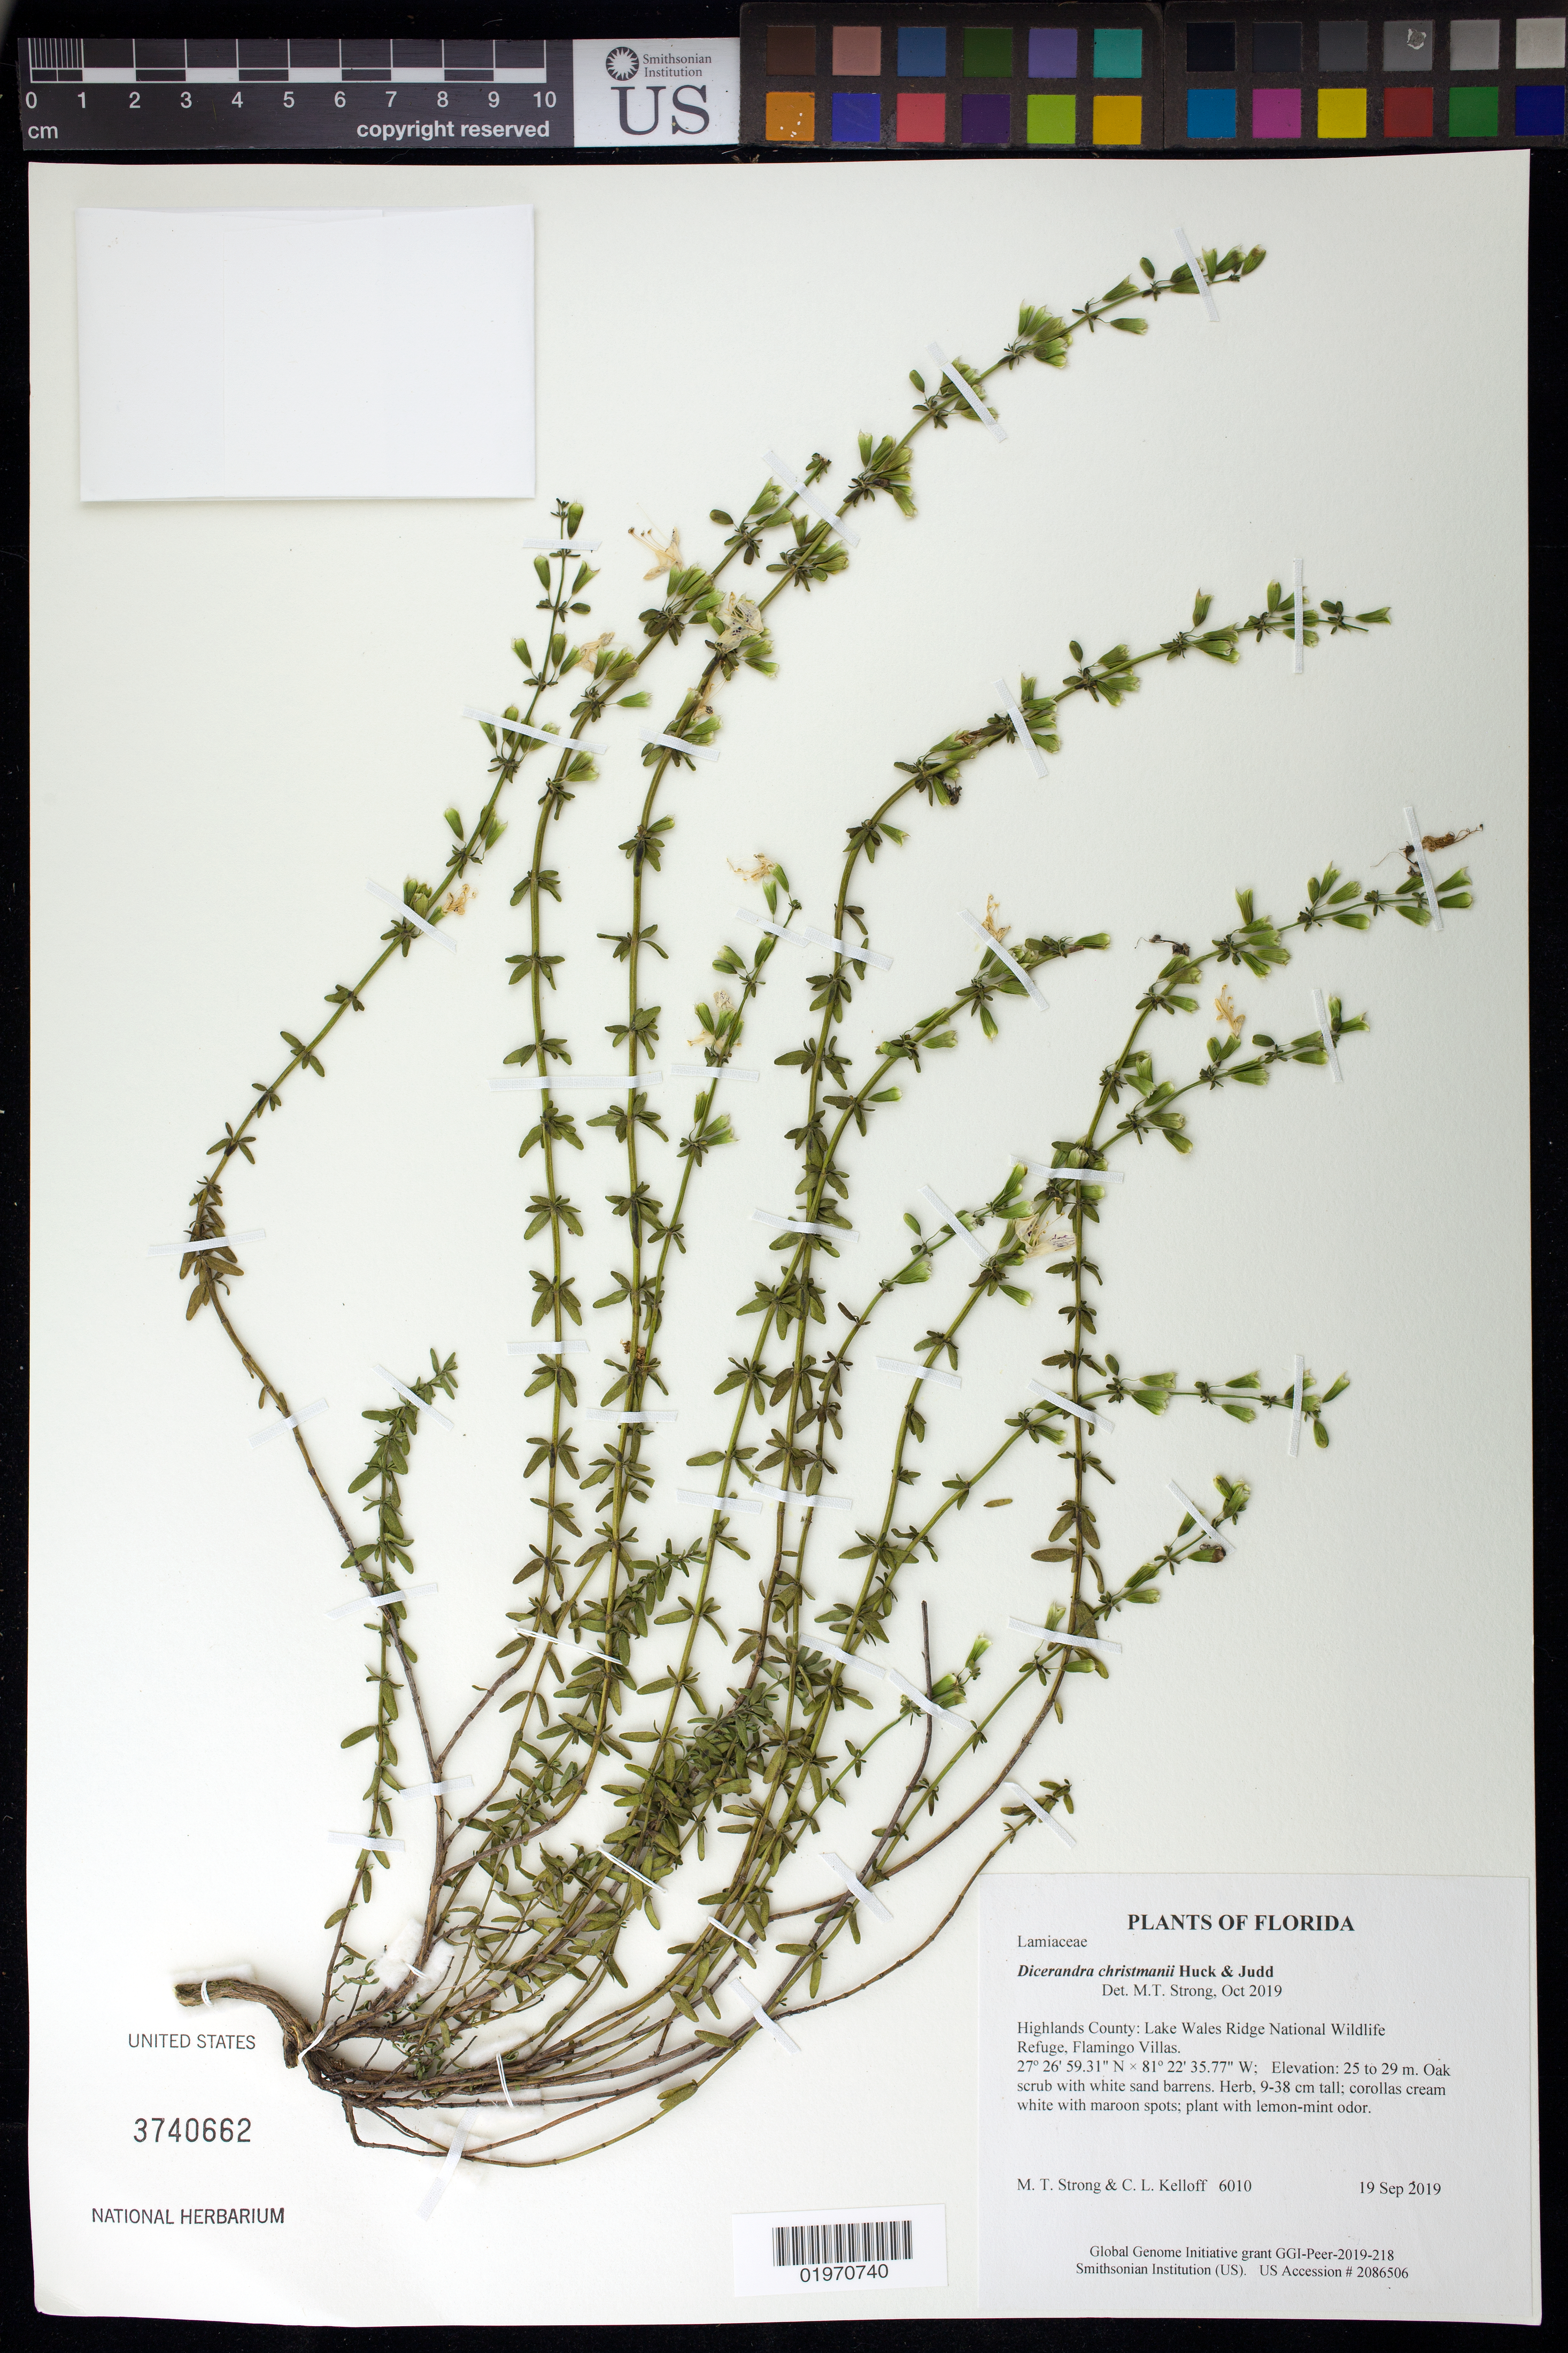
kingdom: Plantae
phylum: Tracheophyta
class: Magnoliopsida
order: Lamiales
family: Lamiaceae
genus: Dicerandra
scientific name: Dicerandra christmanii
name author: Huck & Judd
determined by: Strong, Mark T., (BOT), Smithsonian Institution - National Museum of Natural History (UNITED STATES)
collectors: M. T. Strong & C. L. Kelloff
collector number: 6010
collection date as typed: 19 Sep 2019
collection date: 2019-09-19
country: United States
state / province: Florida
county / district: Highlands County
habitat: Oak scrub with white sand barrens.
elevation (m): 25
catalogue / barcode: US 3740662